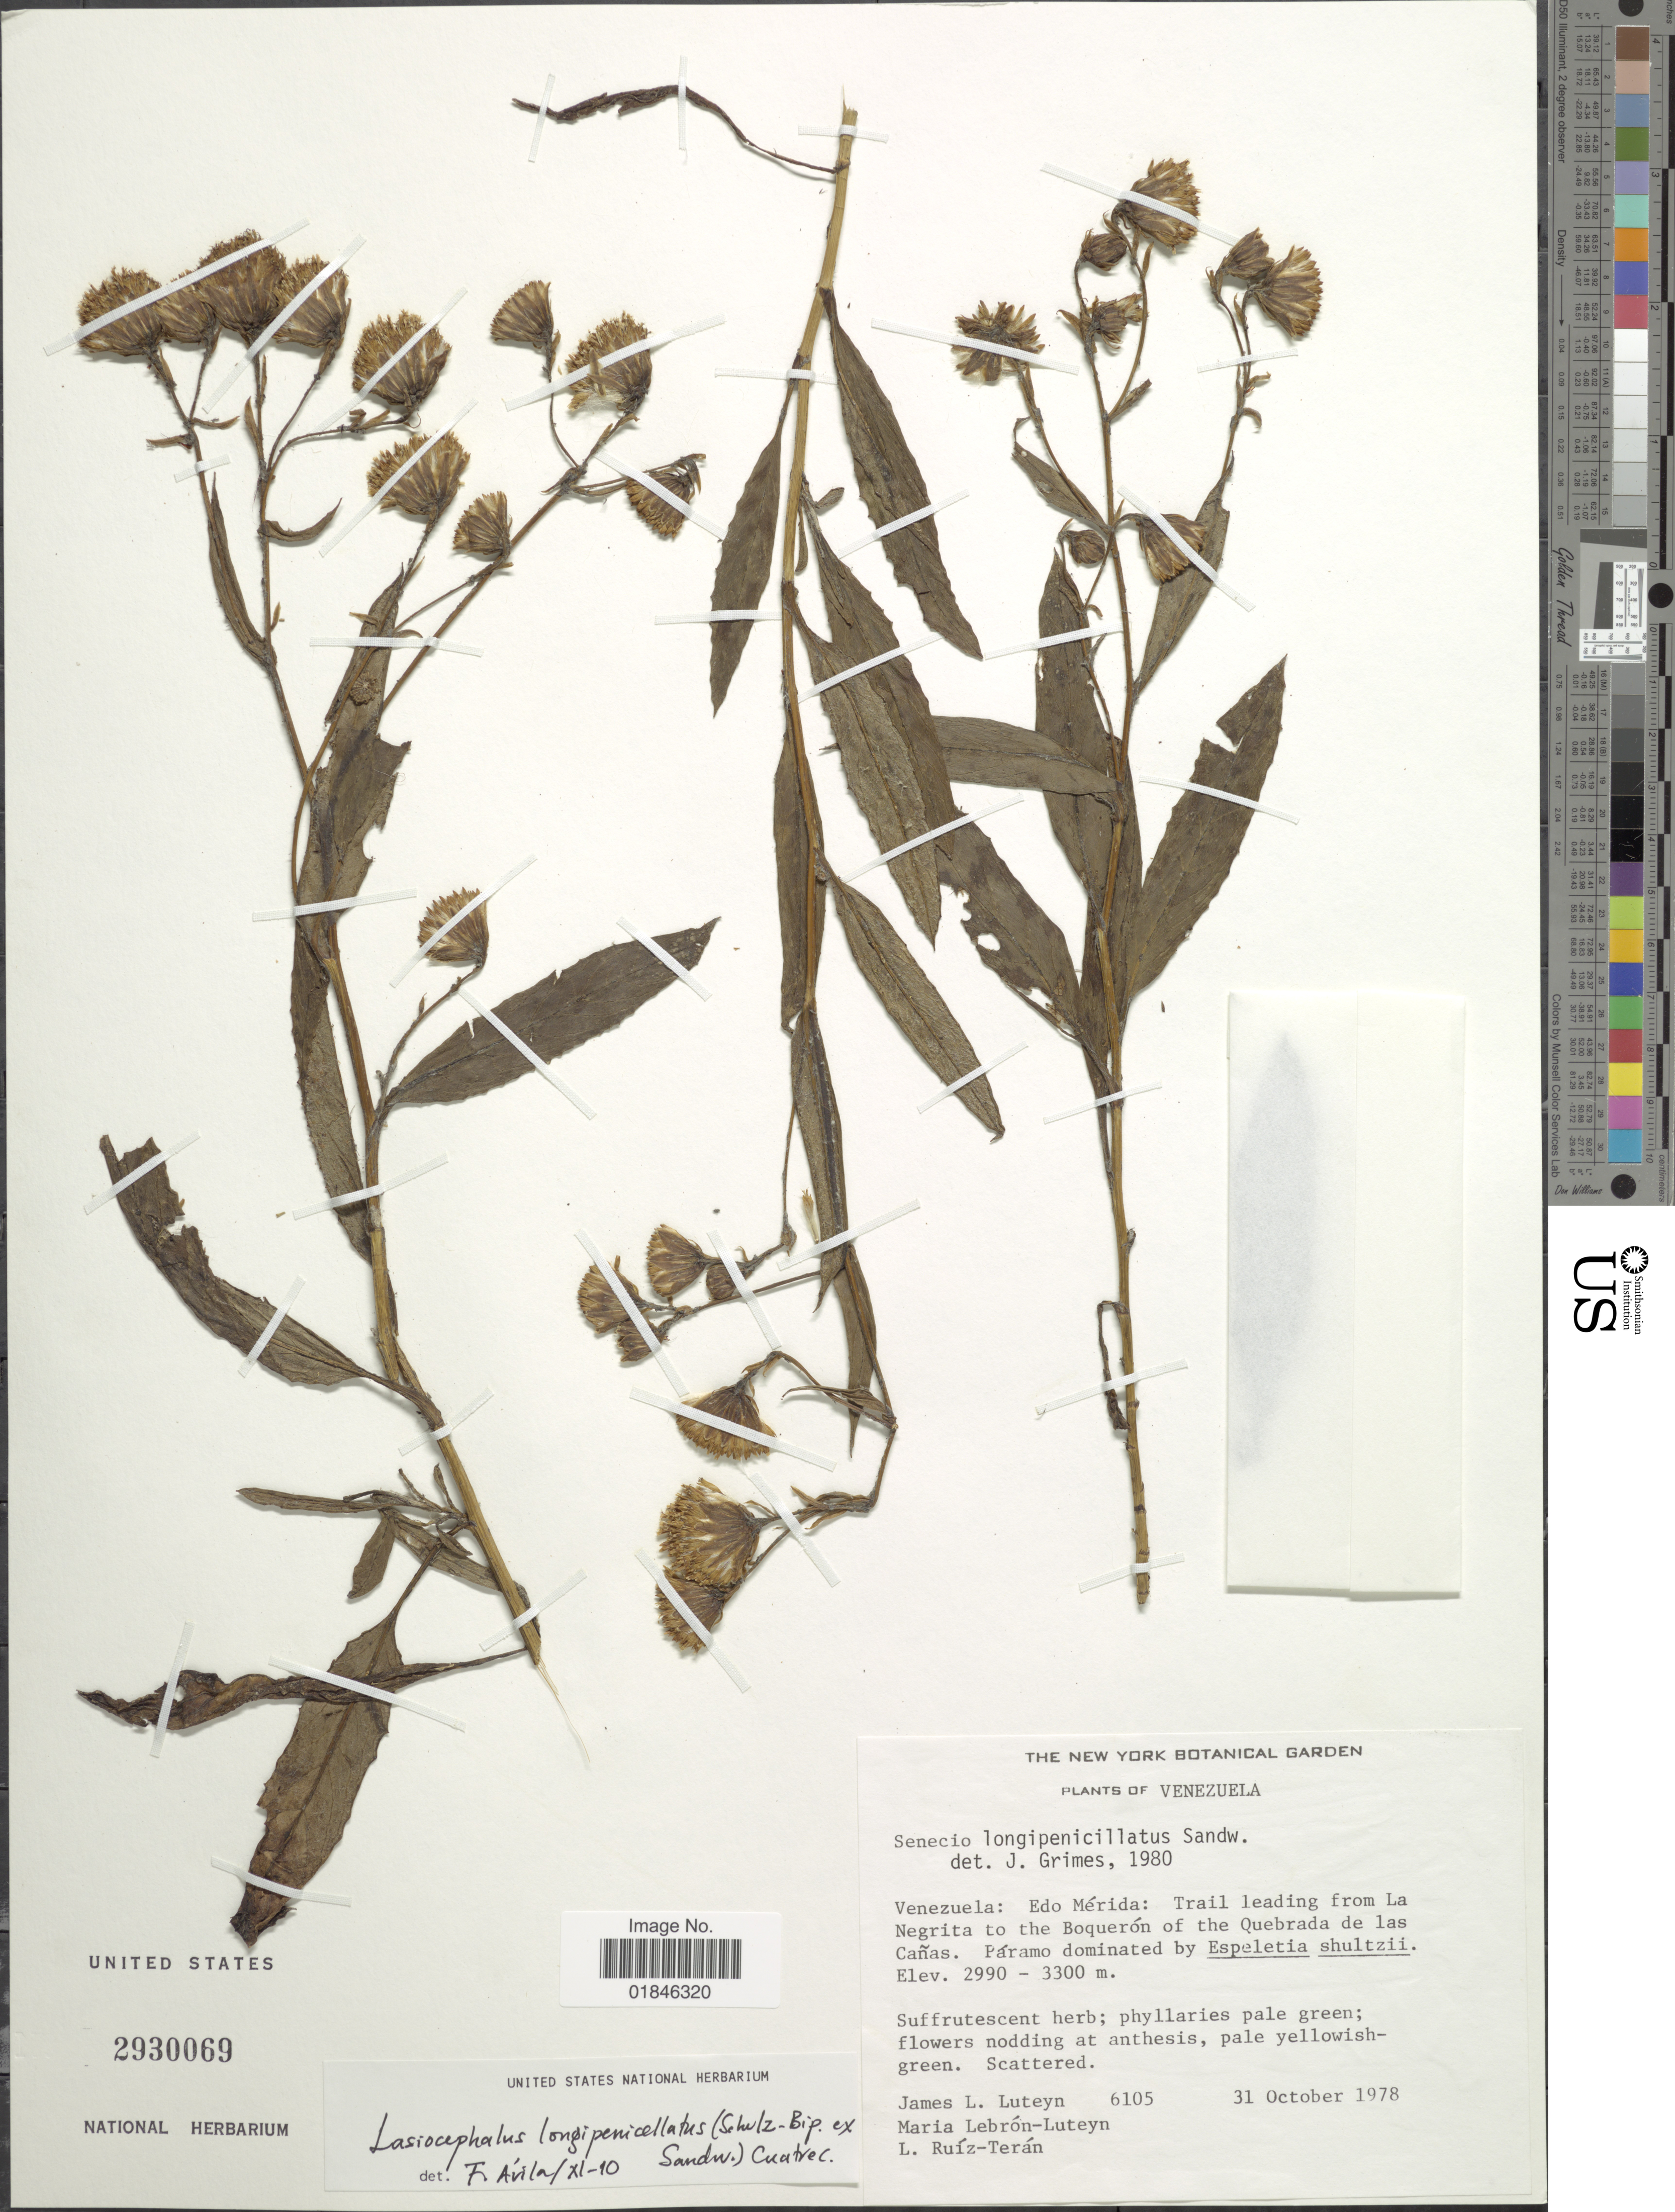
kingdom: Plantae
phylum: Tracheophyta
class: Magnoliopsida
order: Asterales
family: Asteraceae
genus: Senecio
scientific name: Senecio longepenicillatus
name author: Sch. Bip. ex Sandw.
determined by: Salomon, Luciana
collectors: J. L. Luteyn, M. L. Lebrón-Luteyn & L. E. Ruíz-Terán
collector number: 6105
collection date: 1978-10-31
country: Venezuela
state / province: Mérida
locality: Venezuela: Edo Mérida: Trail leading from La Negrita to the Boquerón of the Quebrada de las Cañas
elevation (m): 2990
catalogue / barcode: US 2930069